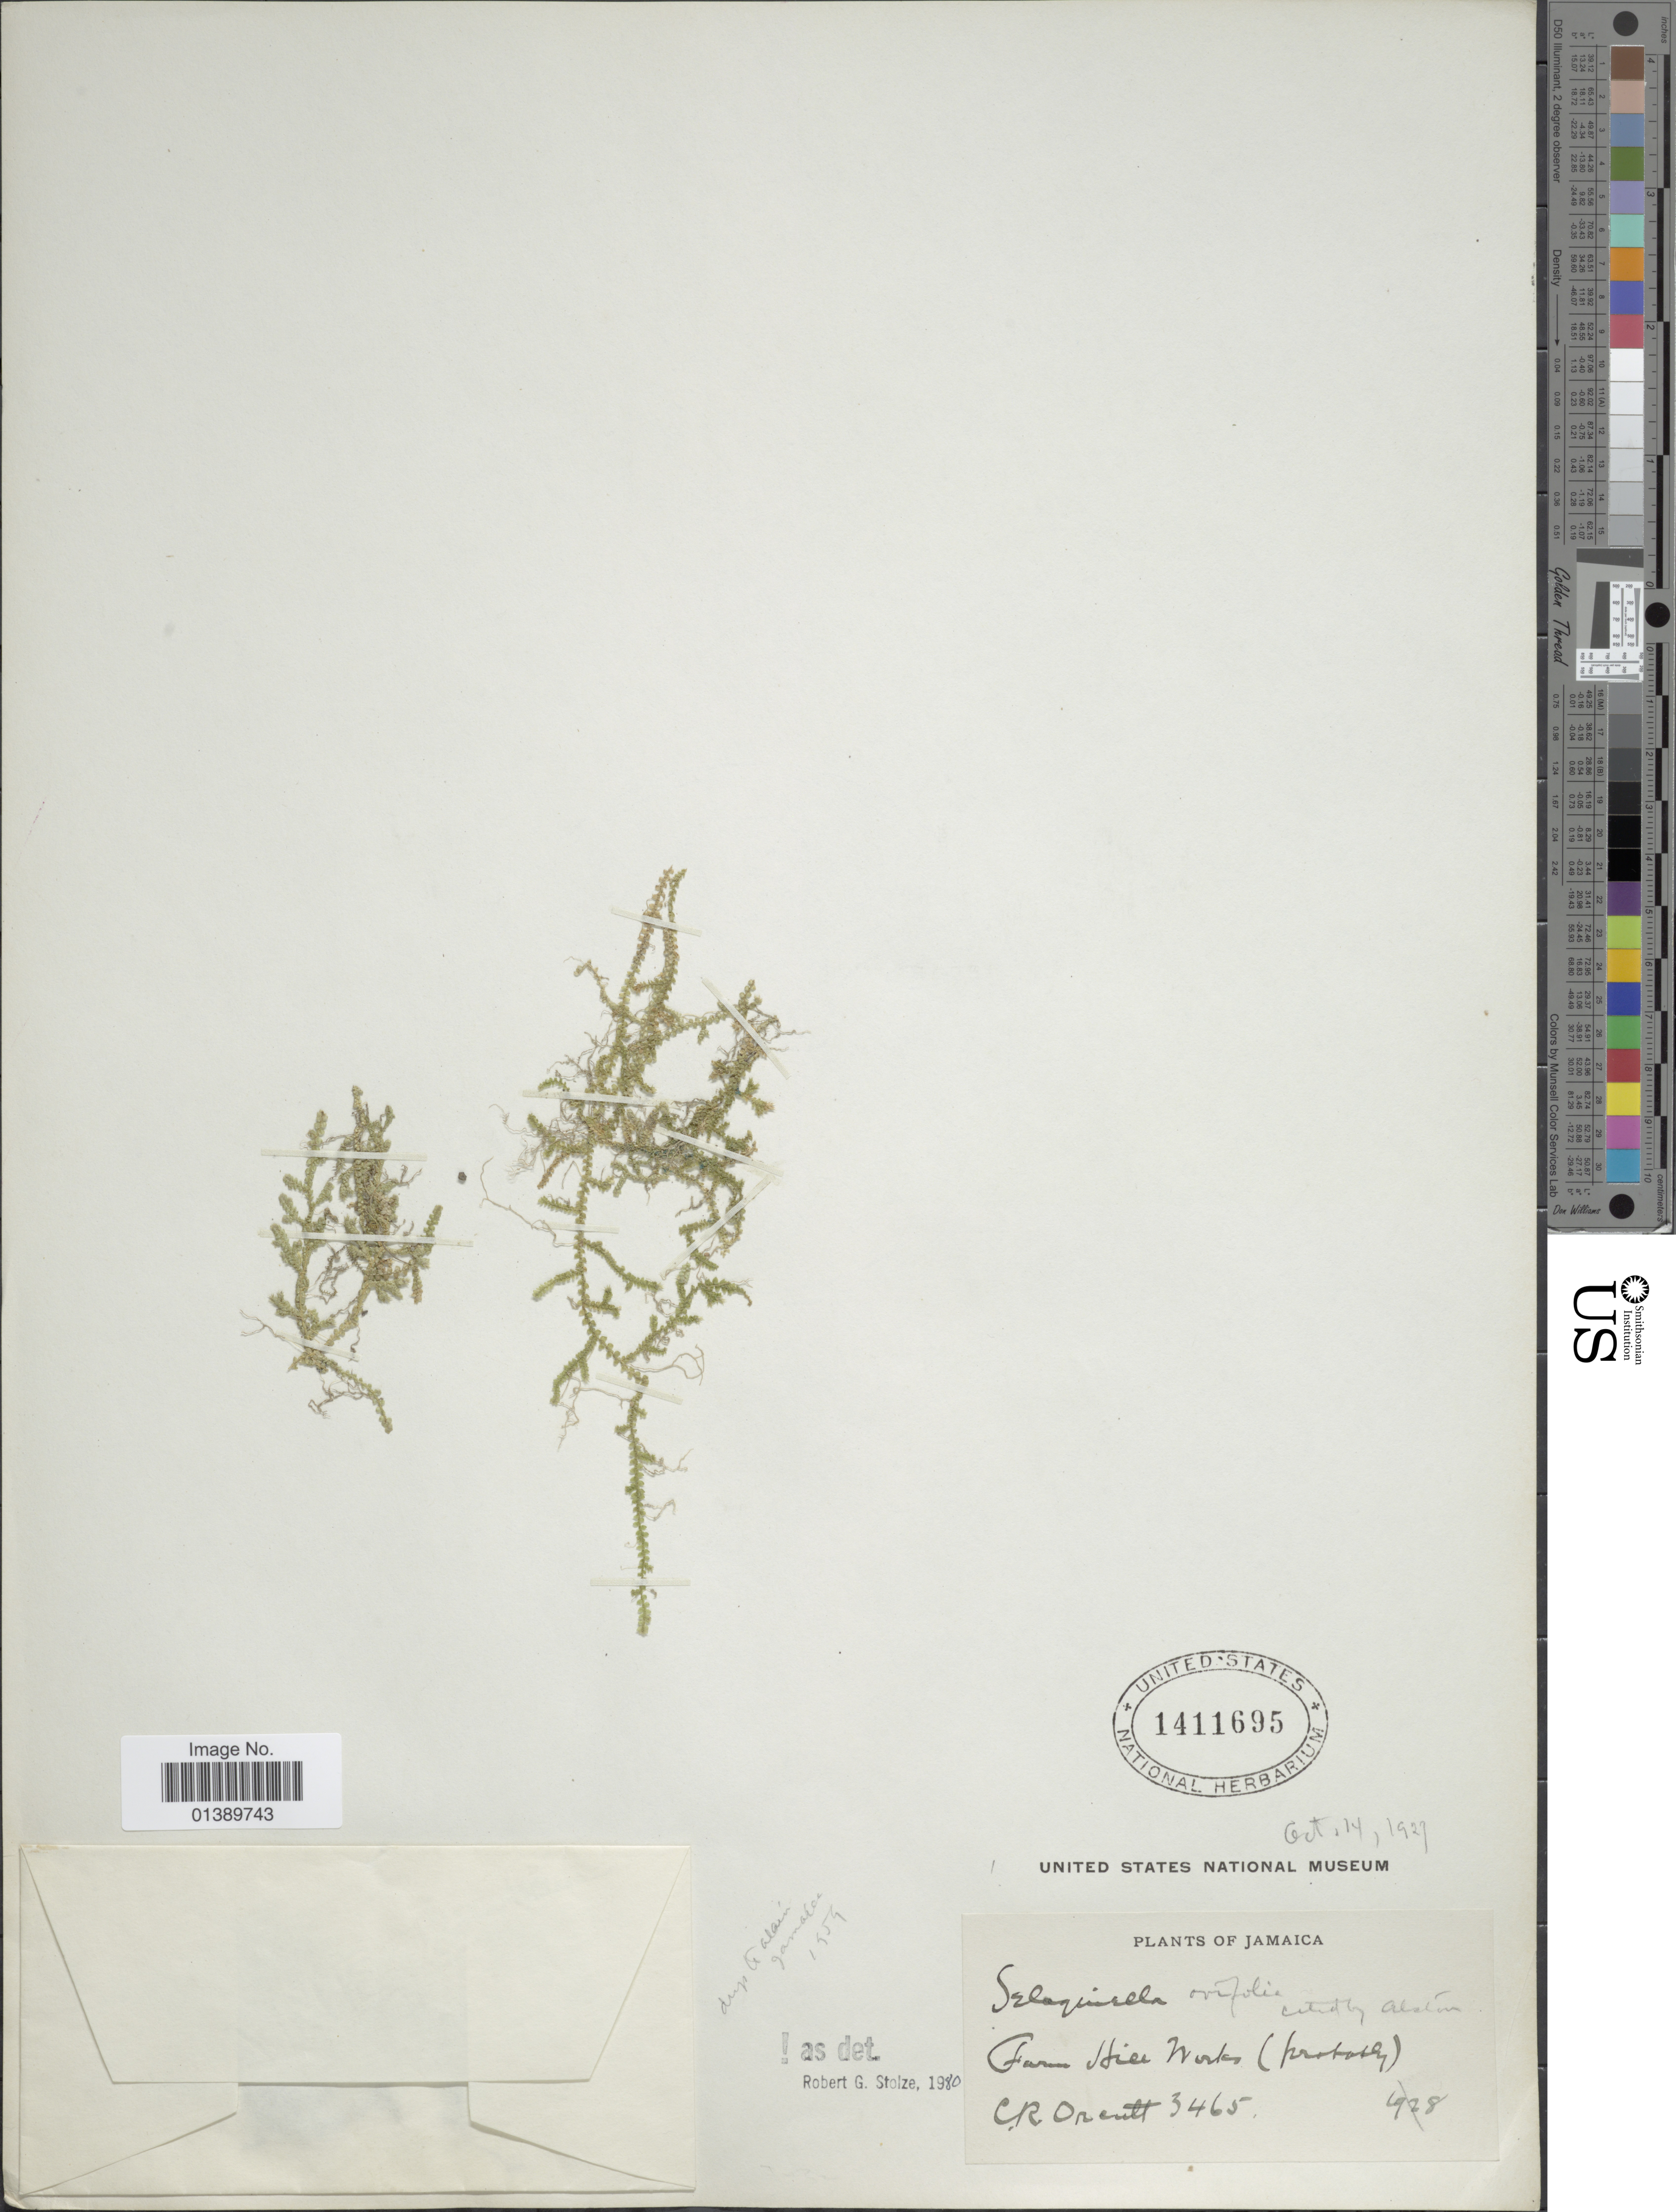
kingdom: Plantae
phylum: Tracheophyta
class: Lycopodiopsida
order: Selaginellales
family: Selaginellaceae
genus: Selaginella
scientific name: Selaginella ovifolia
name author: Baker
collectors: C. R. Orcutt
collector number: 3465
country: Jamaica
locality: Farm Hill Works (probably)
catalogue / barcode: US 1411695